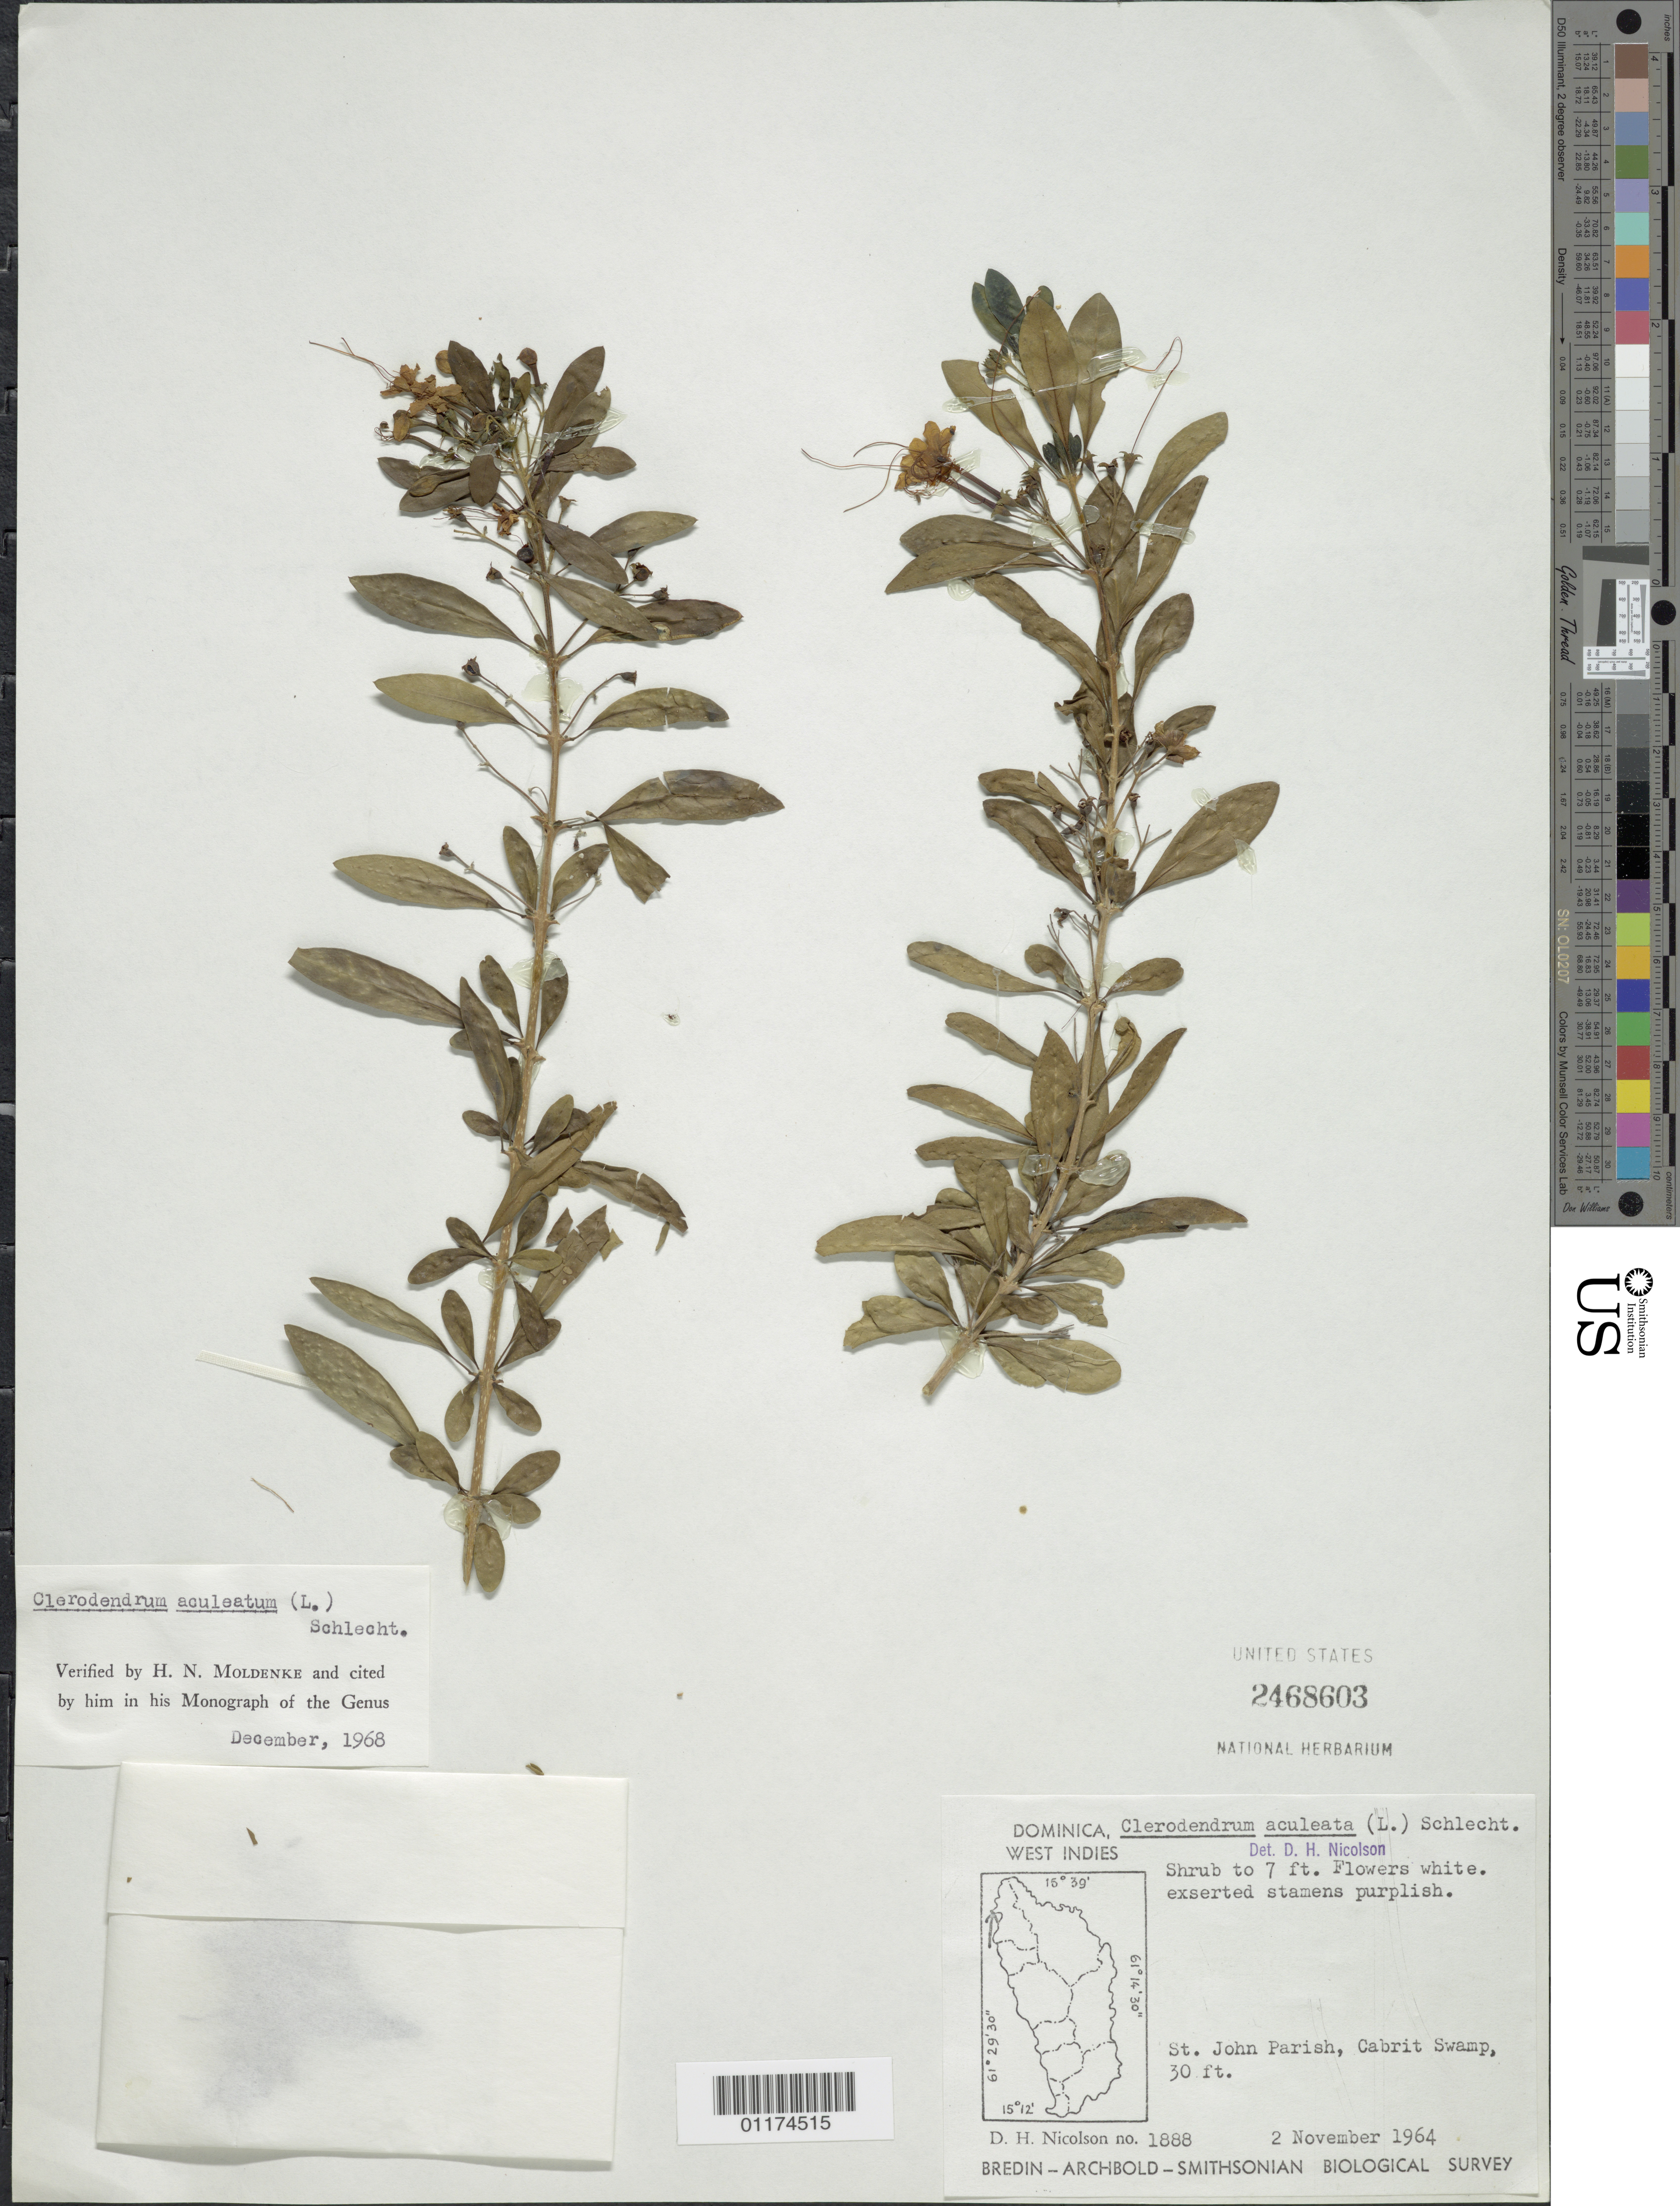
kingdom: Plantae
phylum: Tracheophyta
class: Magnoliopsida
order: Lamiales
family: Lamiaceae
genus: Clerodendrum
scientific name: Clerodendrum aculeatum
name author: (L.) Schltdl.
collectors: D. H. Nicolson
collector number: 1888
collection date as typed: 02 Nov 1964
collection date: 1964-11-02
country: Dominica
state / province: St. John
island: Dominica I.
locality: St. John Parish, Cabrit Swamp, 30 ft.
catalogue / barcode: US 2468603